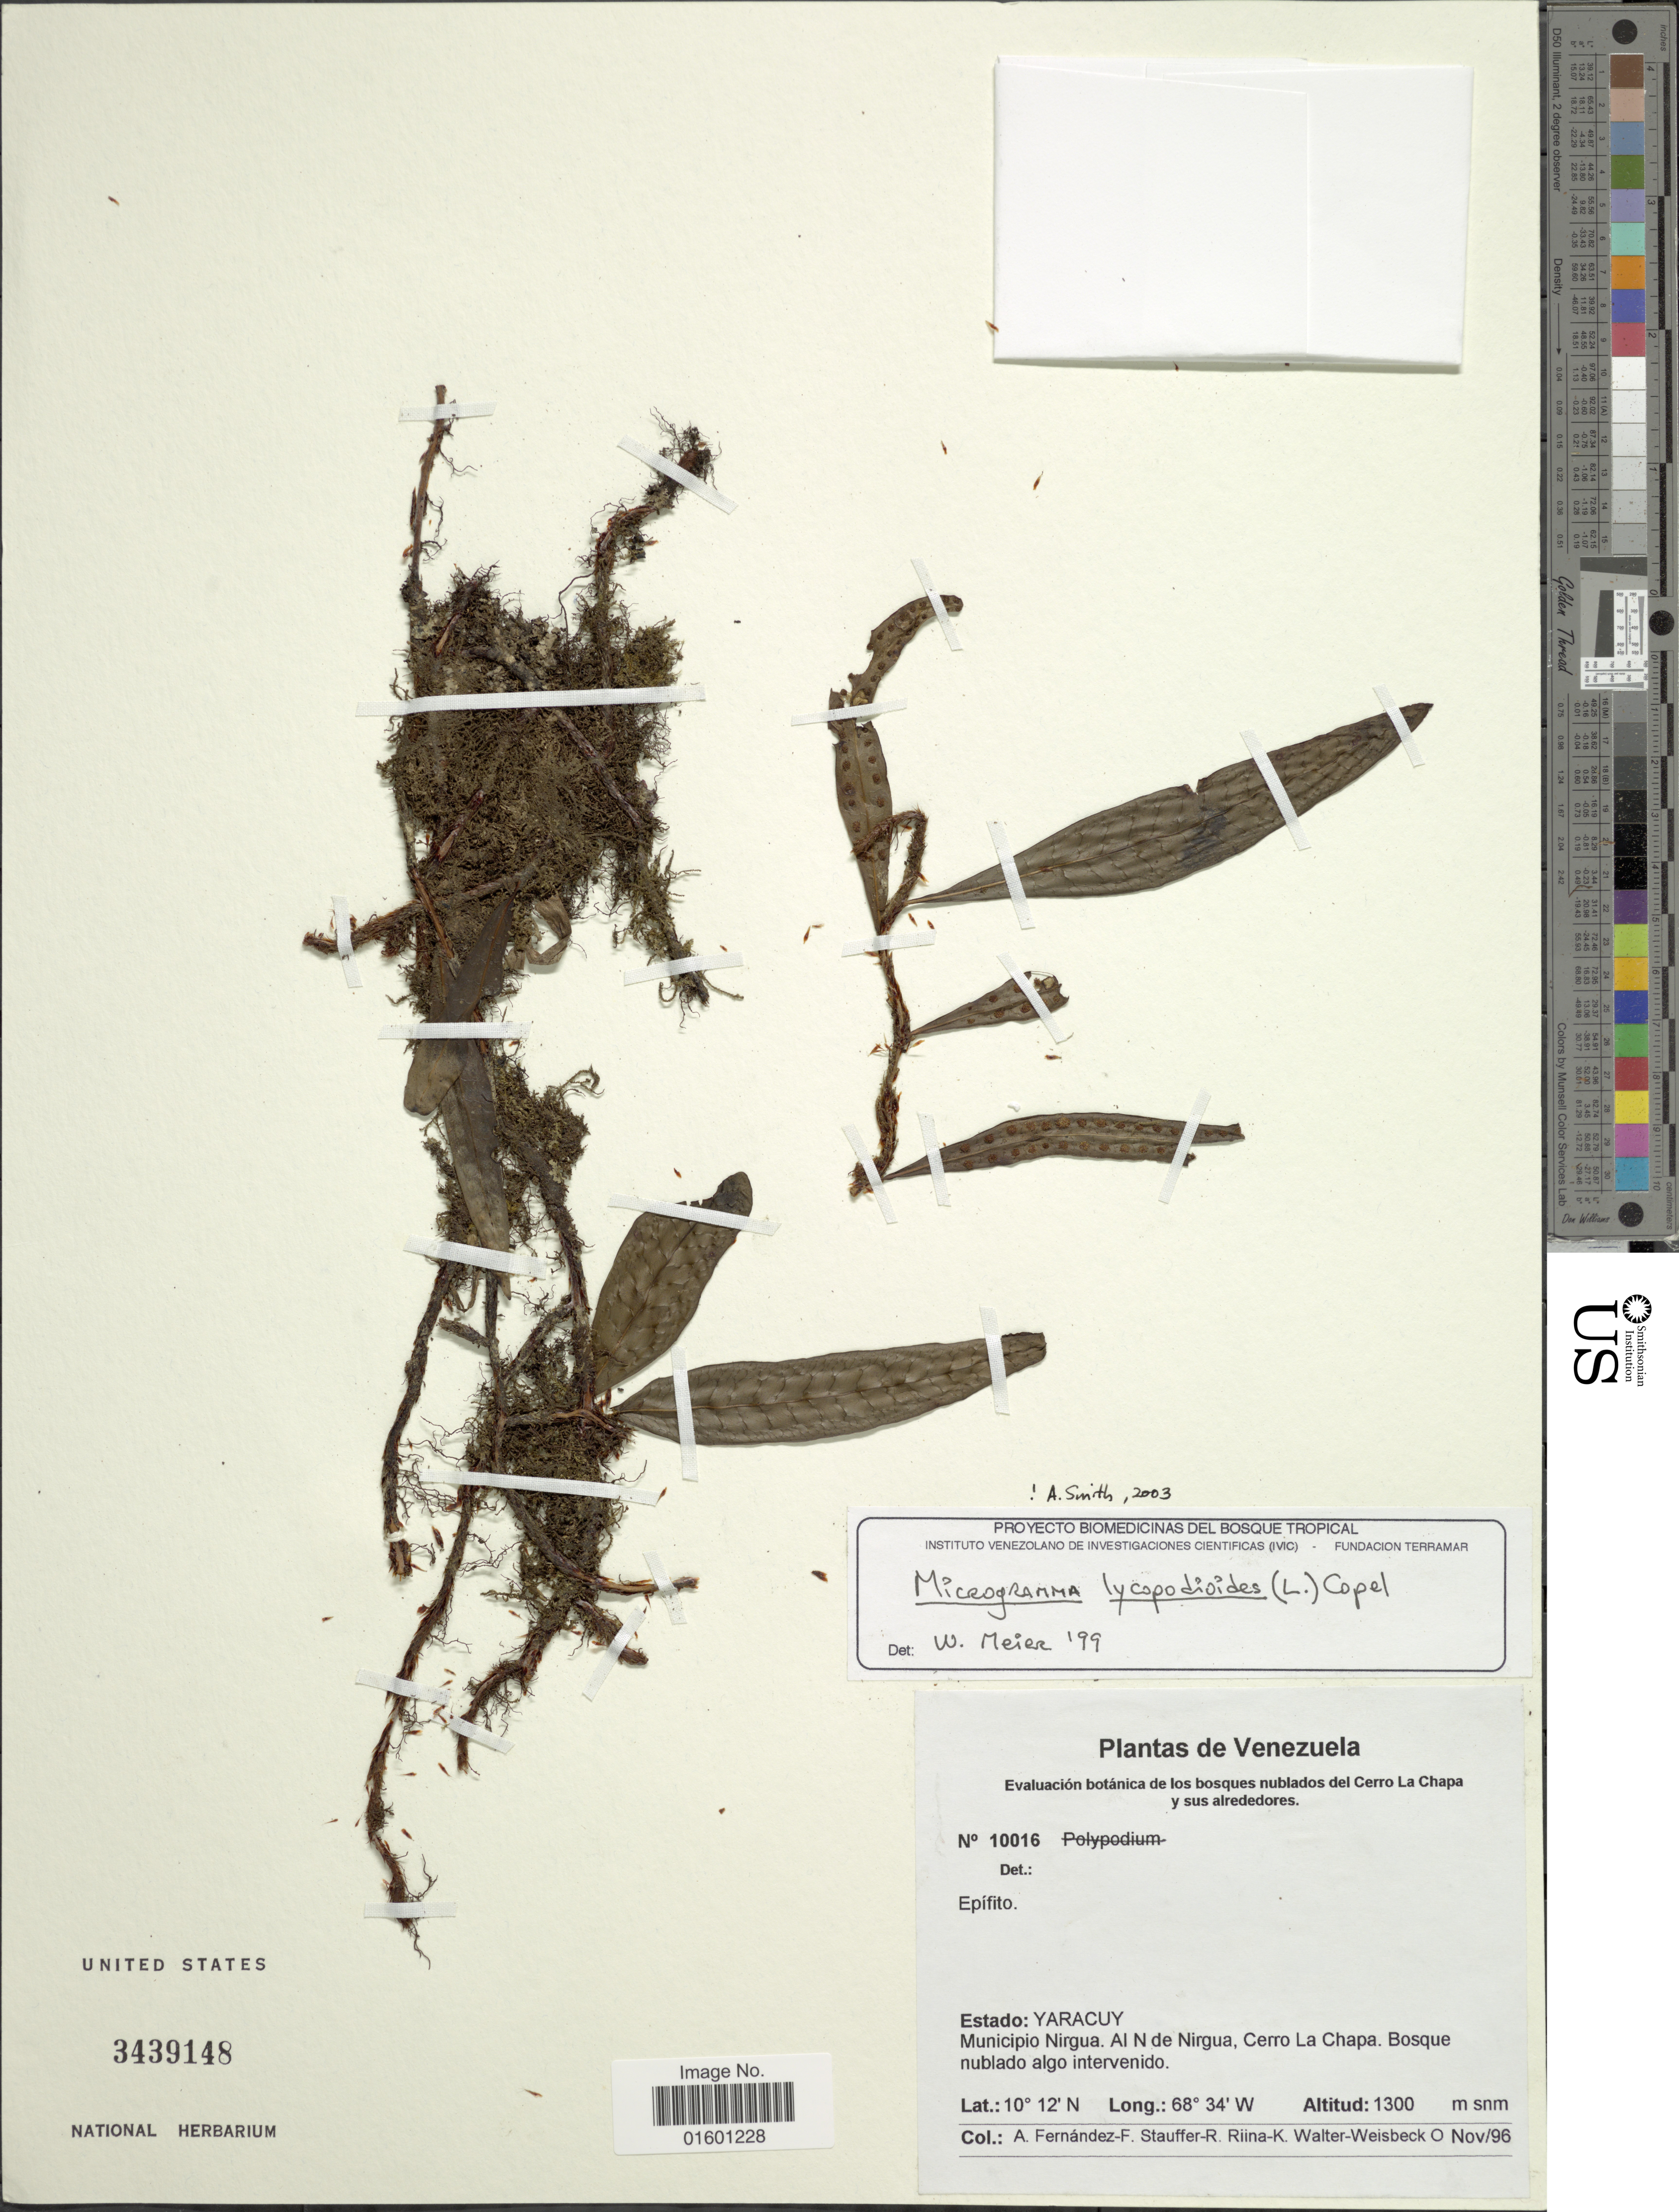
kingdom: Plantae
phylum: Tracheophyta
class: Polypodiopsida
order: Polypodiales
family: Polypodiaceae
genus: Microgramma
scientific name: Microgramma lycopodioides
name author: (L.) Copel.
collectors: Á. Fernández, F. W. Stauffer, R. Riina, K. Walter-Weissbeck & O. Kunert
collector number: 10016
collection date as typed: Transcribed d/m/y: /11/96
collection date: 1996-11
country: Venezuela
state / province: Yaracuy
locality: Muncipio Nirgua. Al N de Nirgua, Cerro La Chapa. Bosque nublado algo intervenido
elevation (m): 1300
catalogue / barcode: US 3439148